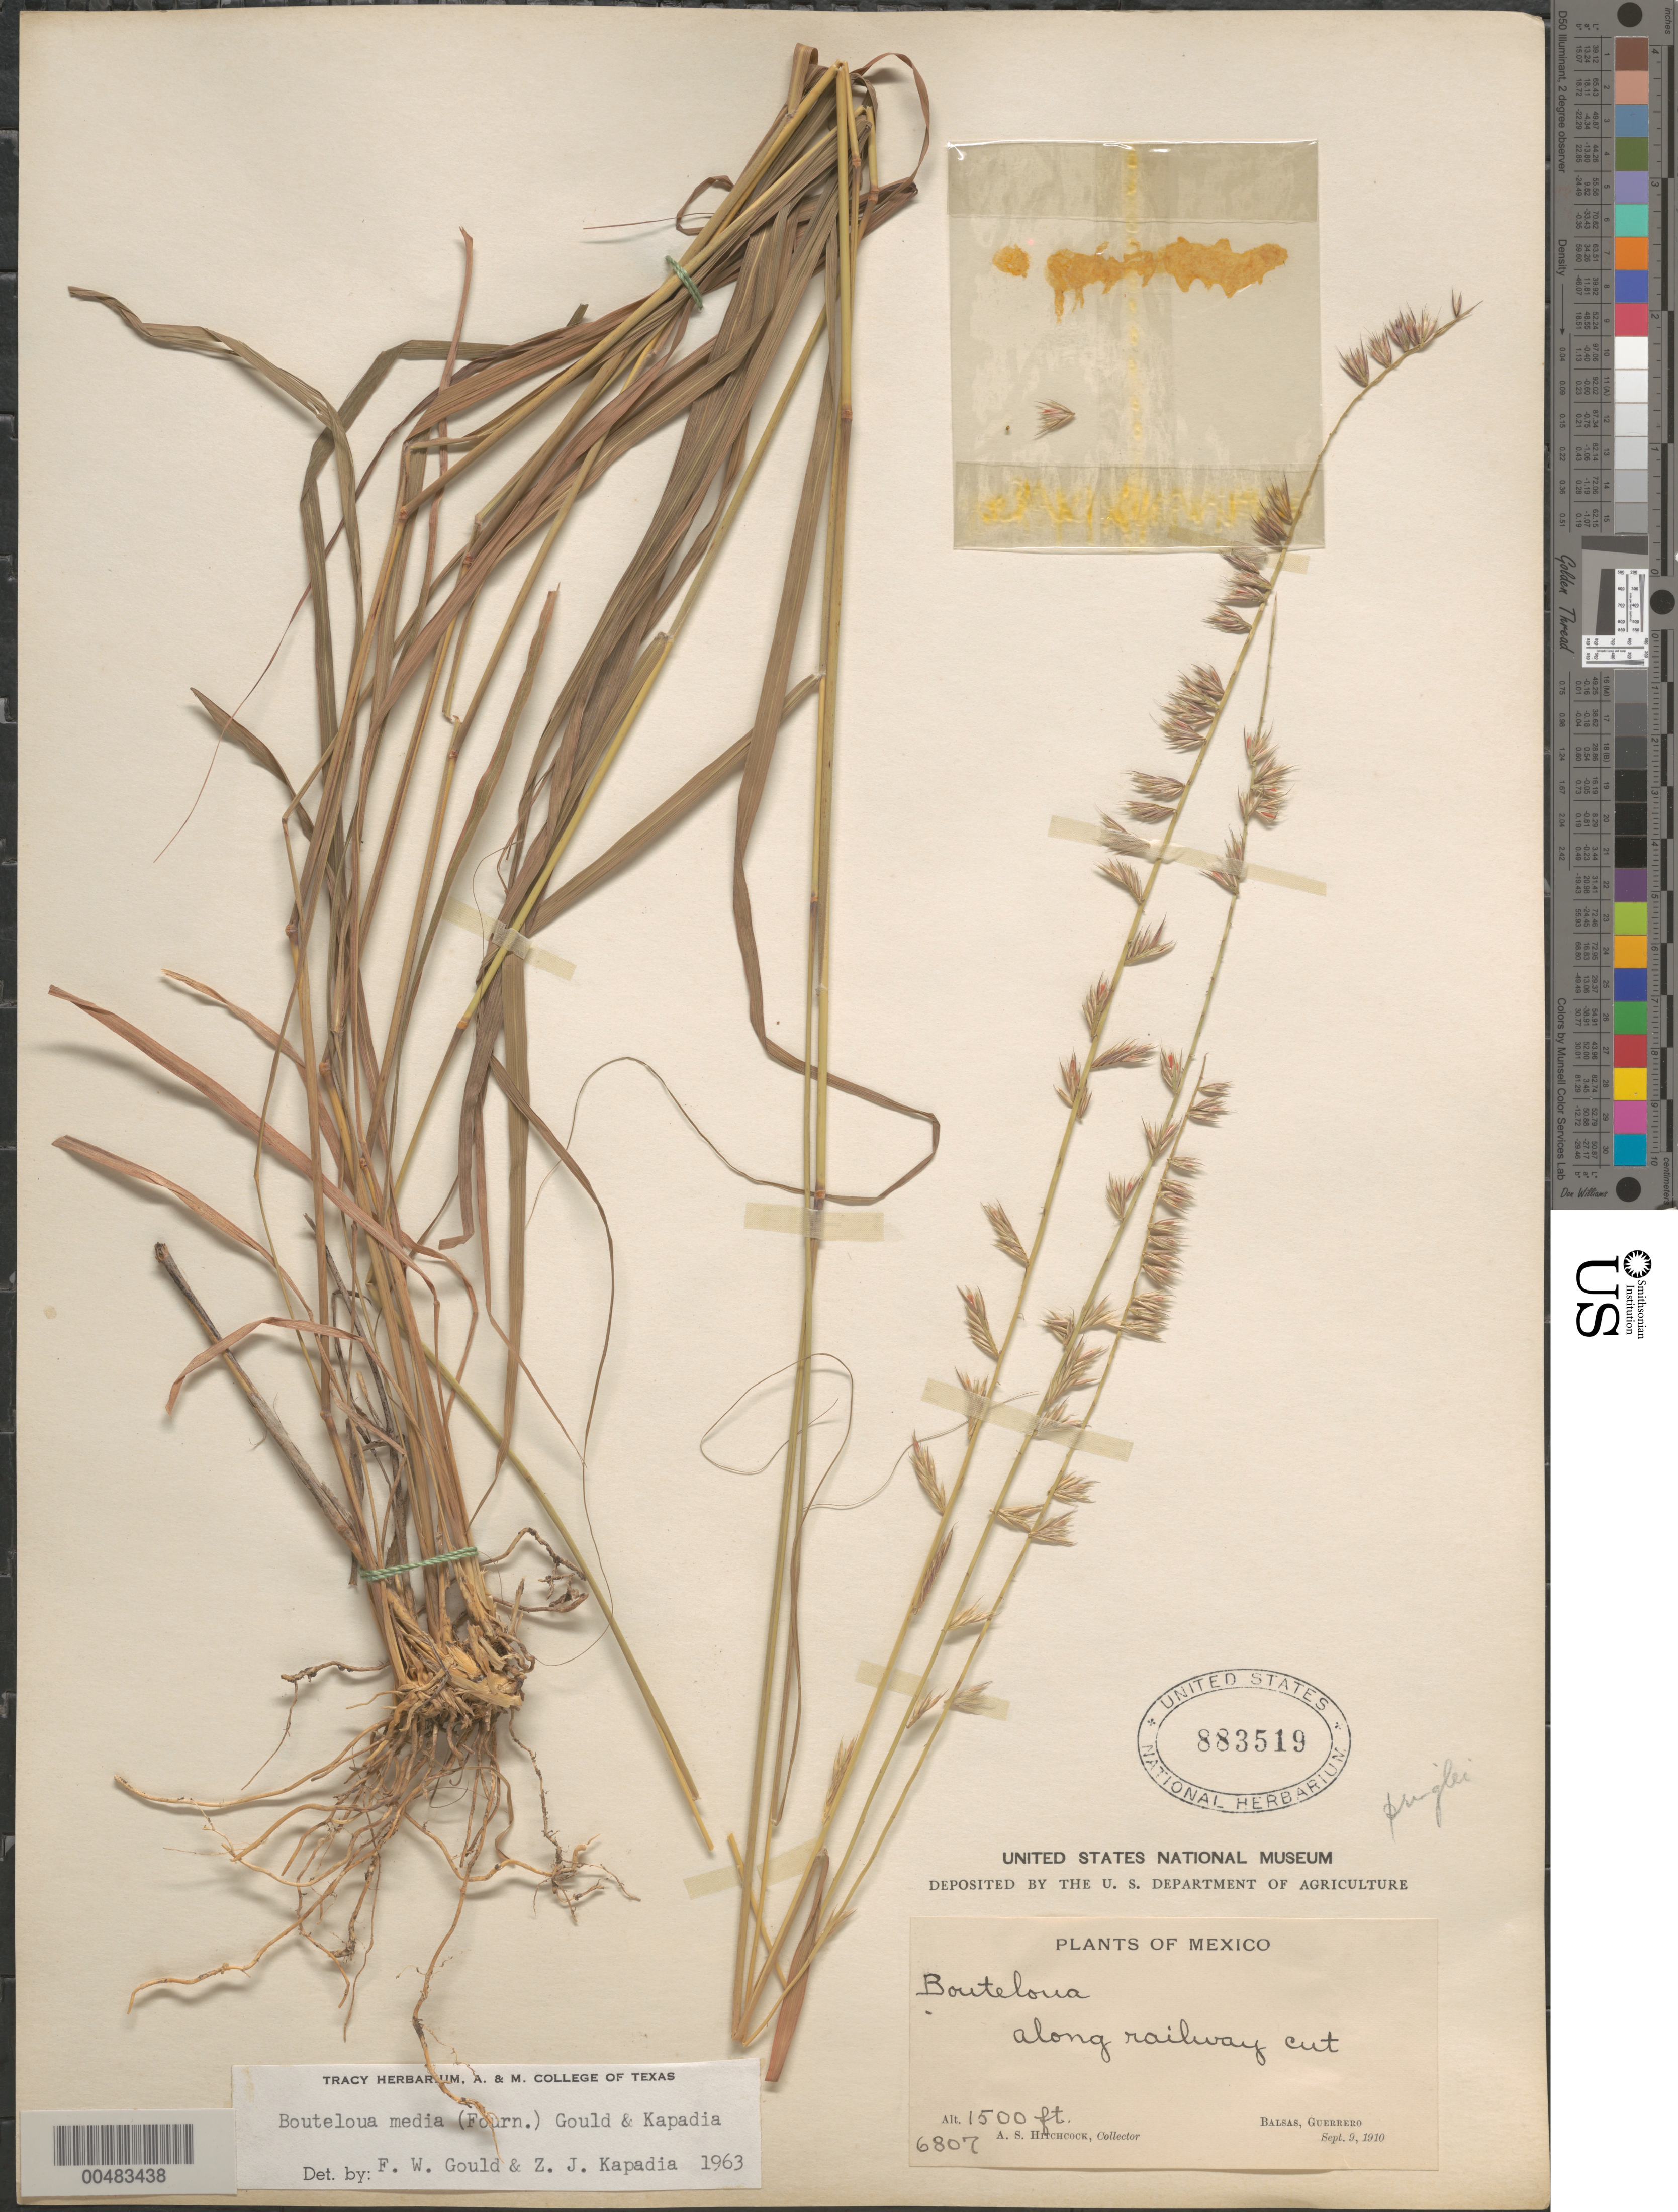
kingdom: Plantae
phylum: Tracheophyta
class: Liliopsida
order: Poales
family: Poaceae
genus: Bouteloua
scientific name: Bouteloua media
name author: (E. Fourn.) Gould & Kapadia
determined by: Gould, F. W.; Kapadia, Zarir J.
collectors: A. S. Hitchcock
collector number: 6807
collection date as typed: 9 Sep 1910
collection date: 1910-09-09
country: Mexico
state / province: Guerrero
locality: Balsas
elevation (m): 457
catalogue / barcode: US 883519